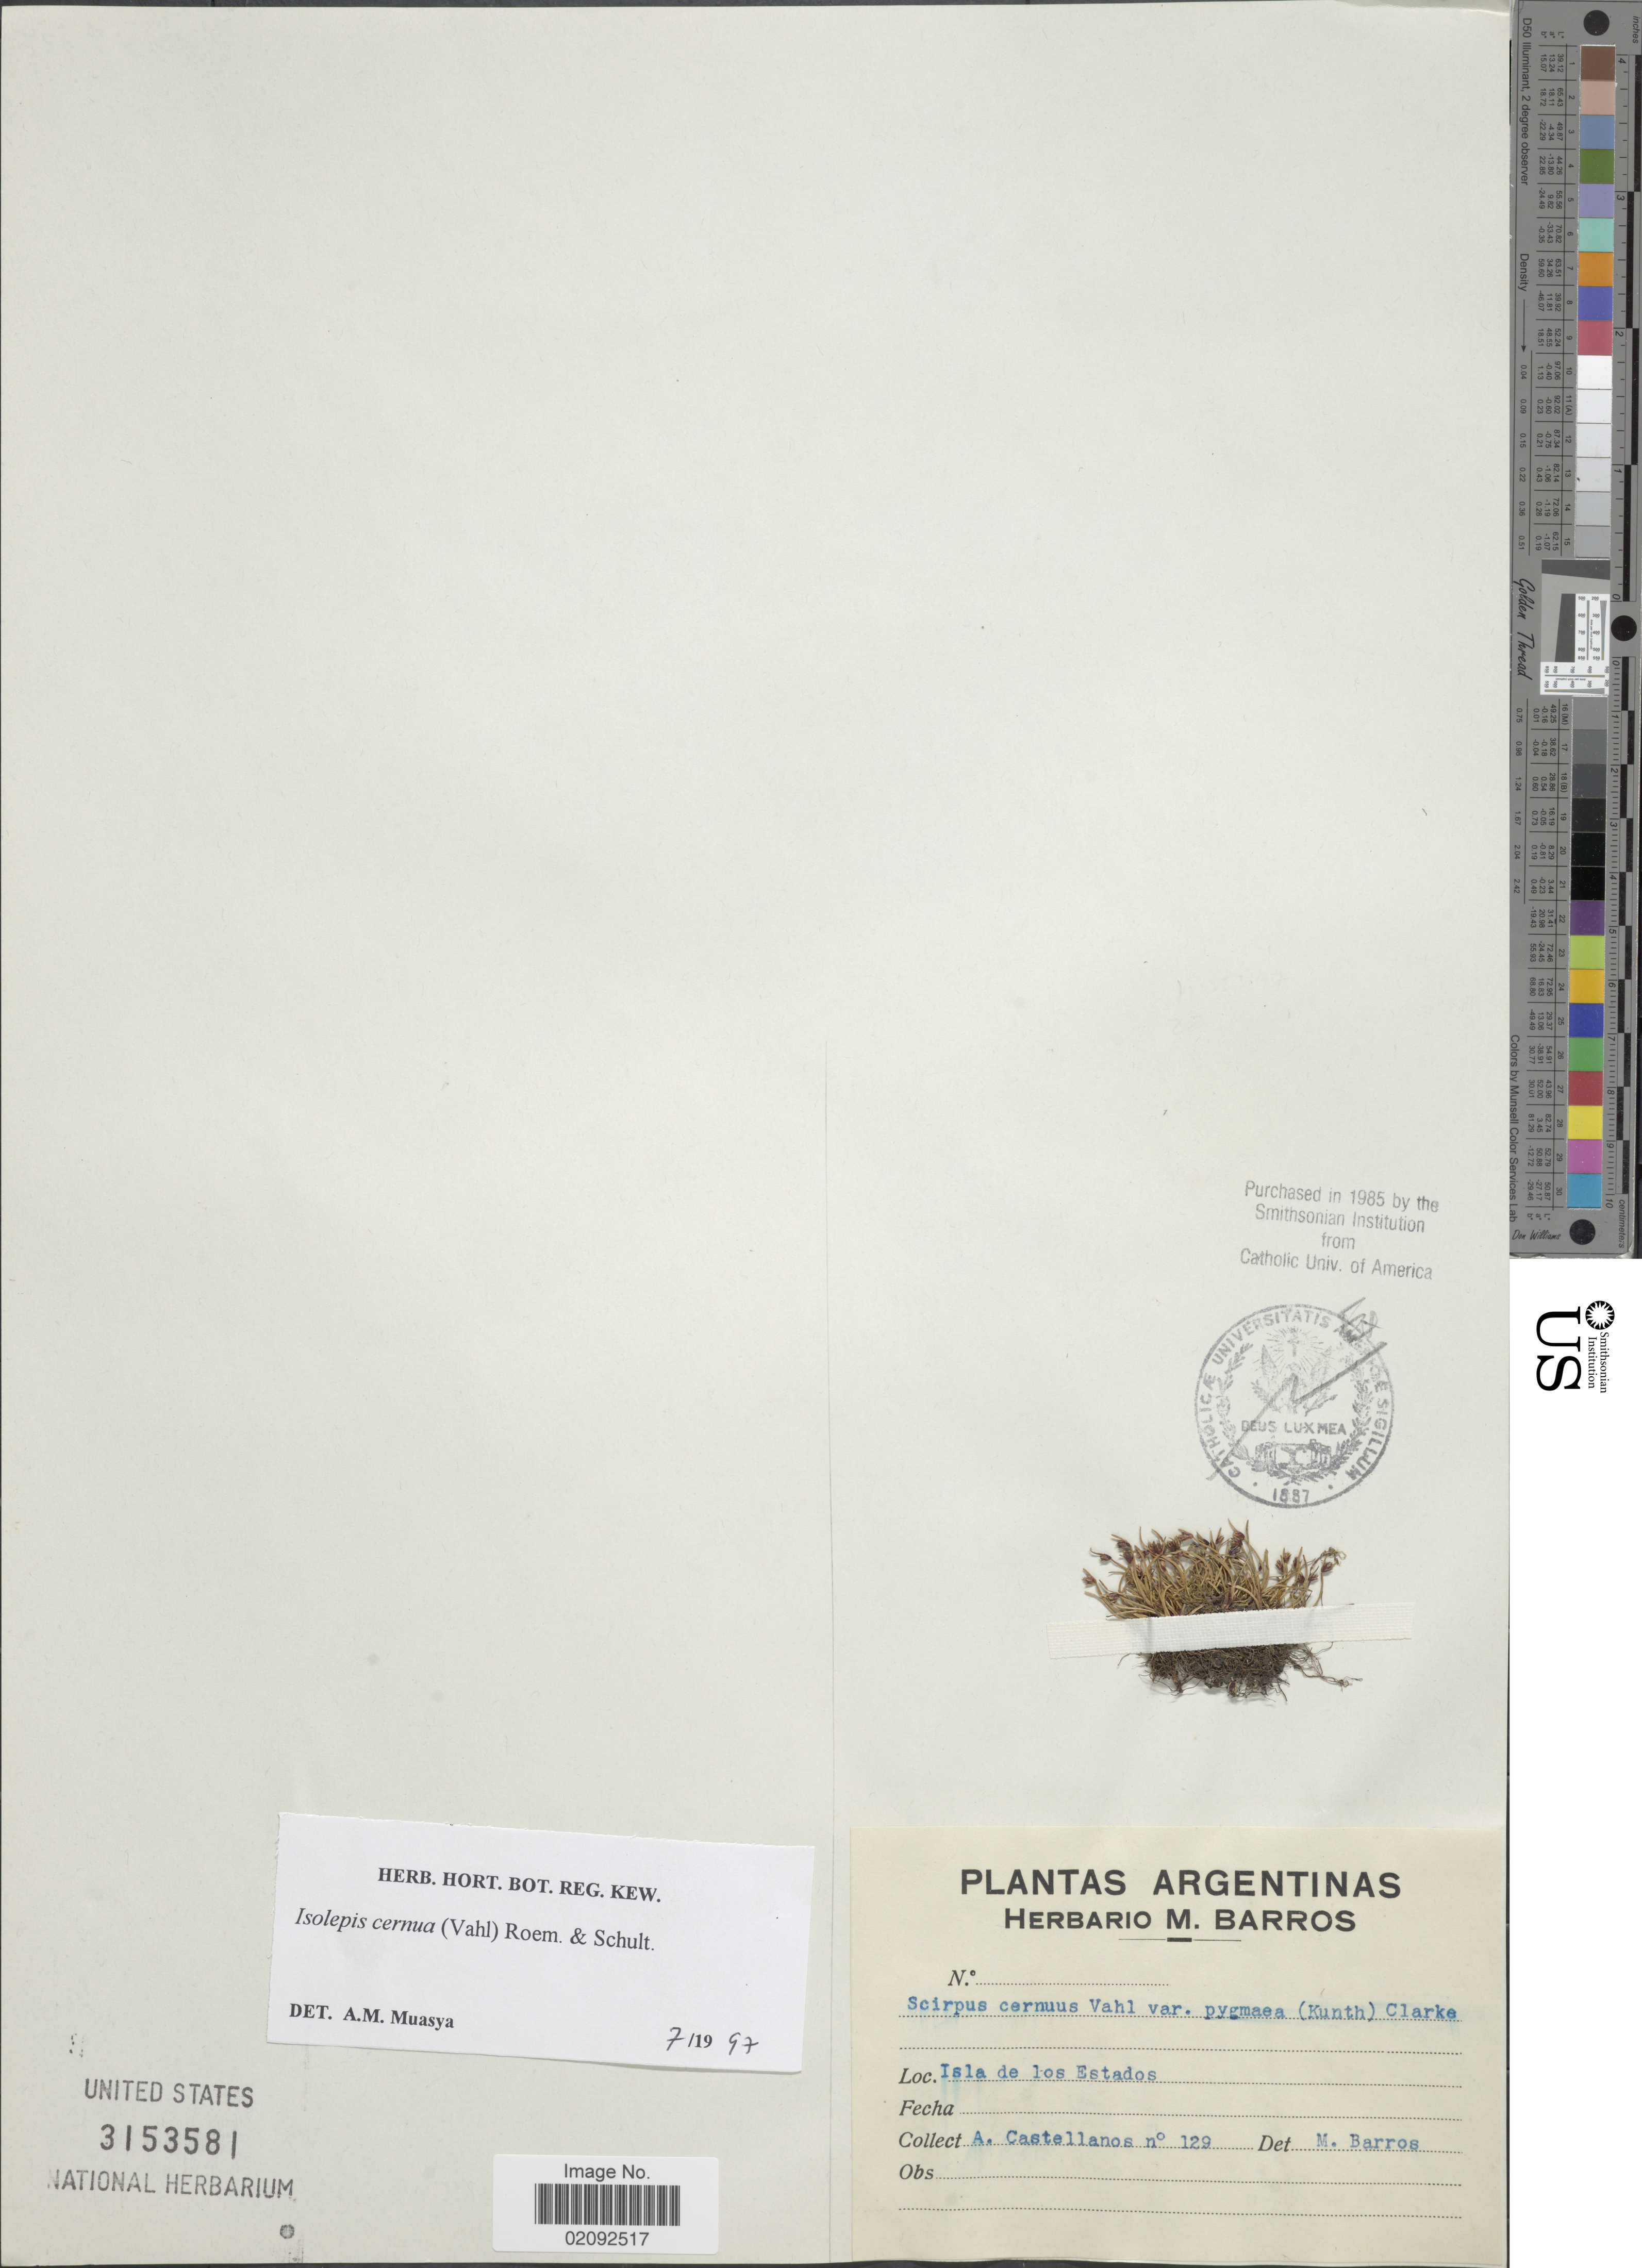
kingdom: Plantae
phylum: Tracheophyta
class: Liliopsida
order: Poales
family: Cyperaceae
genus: Isolepis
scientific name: Isolepis cernua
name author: (Vahl) Roem. & Schult.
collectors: A. Castellanos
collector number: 129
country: Argentina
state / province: Tierra del Fuego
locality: Esla de los Estados.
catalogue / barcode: US 3153581